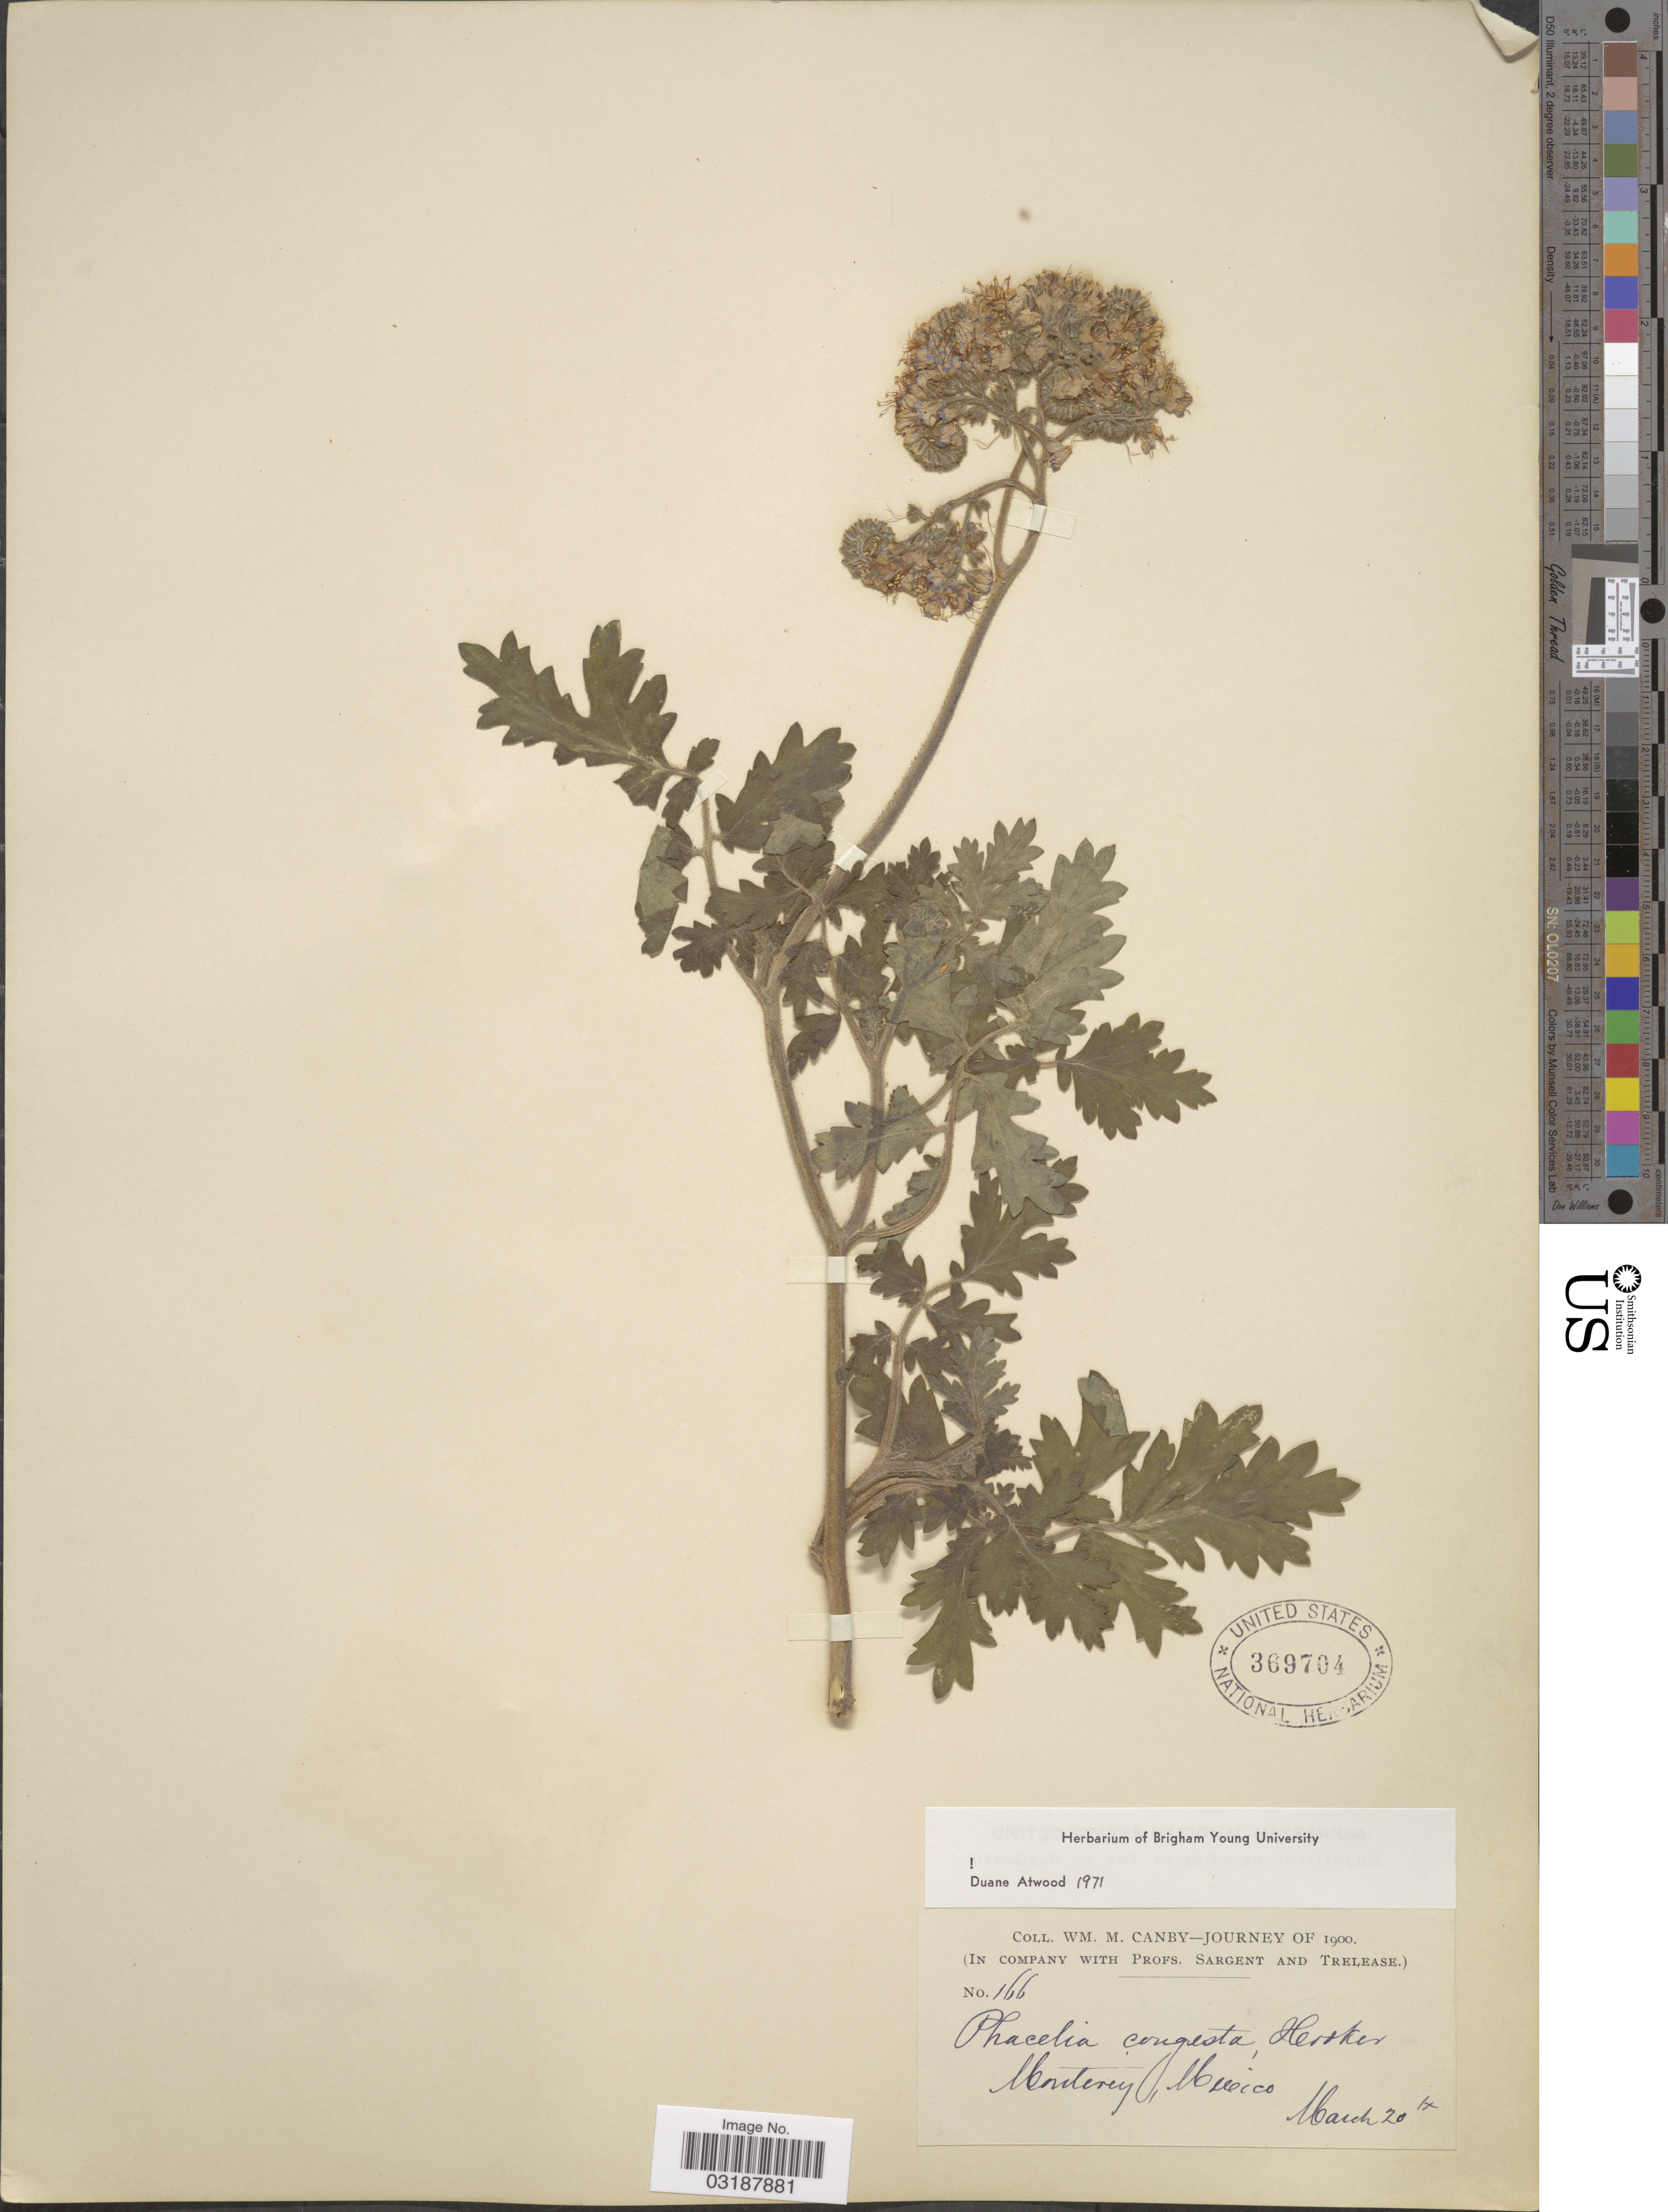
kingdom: Plantae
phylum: Tracheophyta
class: Magnoliopsida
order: Boraginales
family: Hydrophyllaceae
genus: Phacelia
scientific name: Phacelia congesta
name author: Hook.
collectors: W. M. Canby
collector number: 166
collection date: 1900-03-20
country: Mexico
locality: Monterey.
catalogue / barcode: US 369704